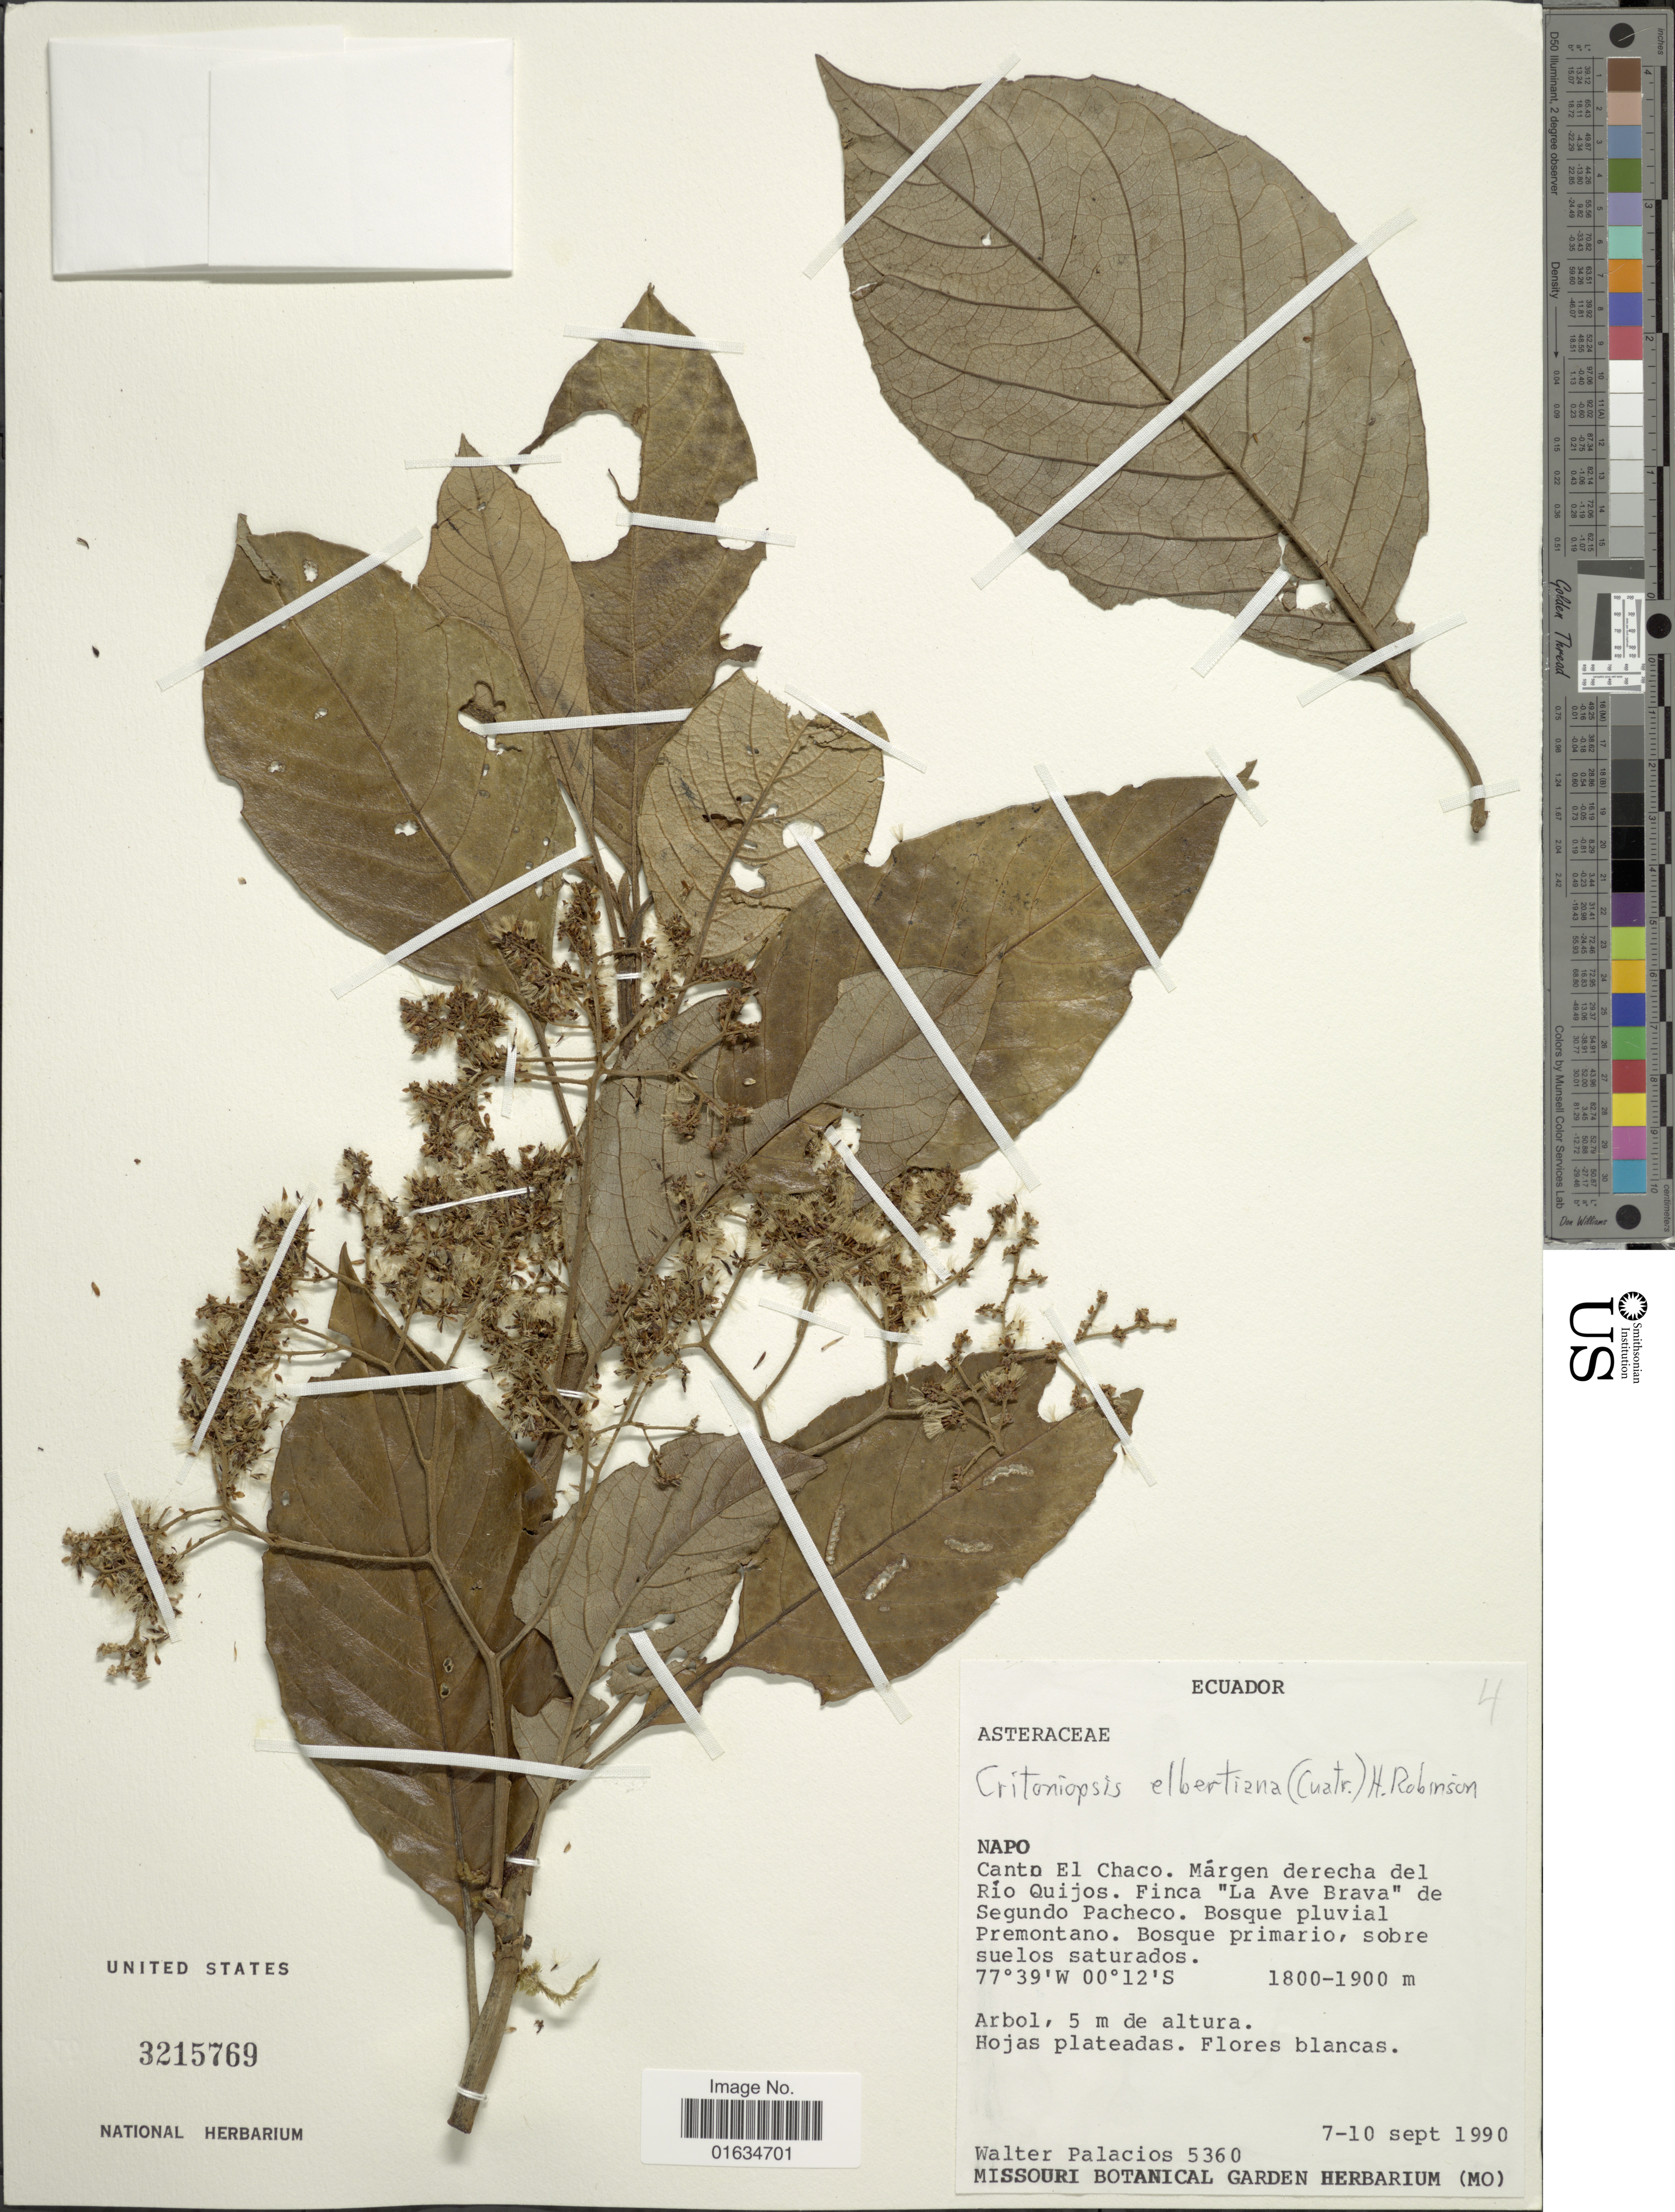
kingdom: Plantae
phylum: Tracheophyta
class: Magnoliopsida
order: Asterales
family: Asteraceae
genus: Critoniopsis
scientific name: Critoniopsis elbertiana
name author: (Cuatrec.) H. Rob.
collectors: W. Palacios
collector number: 5360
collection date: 1990-09-07/1990-09-10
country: Ecuador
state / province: Napo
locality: Canto El Chaco, Márgen derecha del Rio Quijos, finca "La Ave Brava" de Segundo Pachecho.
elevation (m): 1800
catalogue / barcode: US 3215769